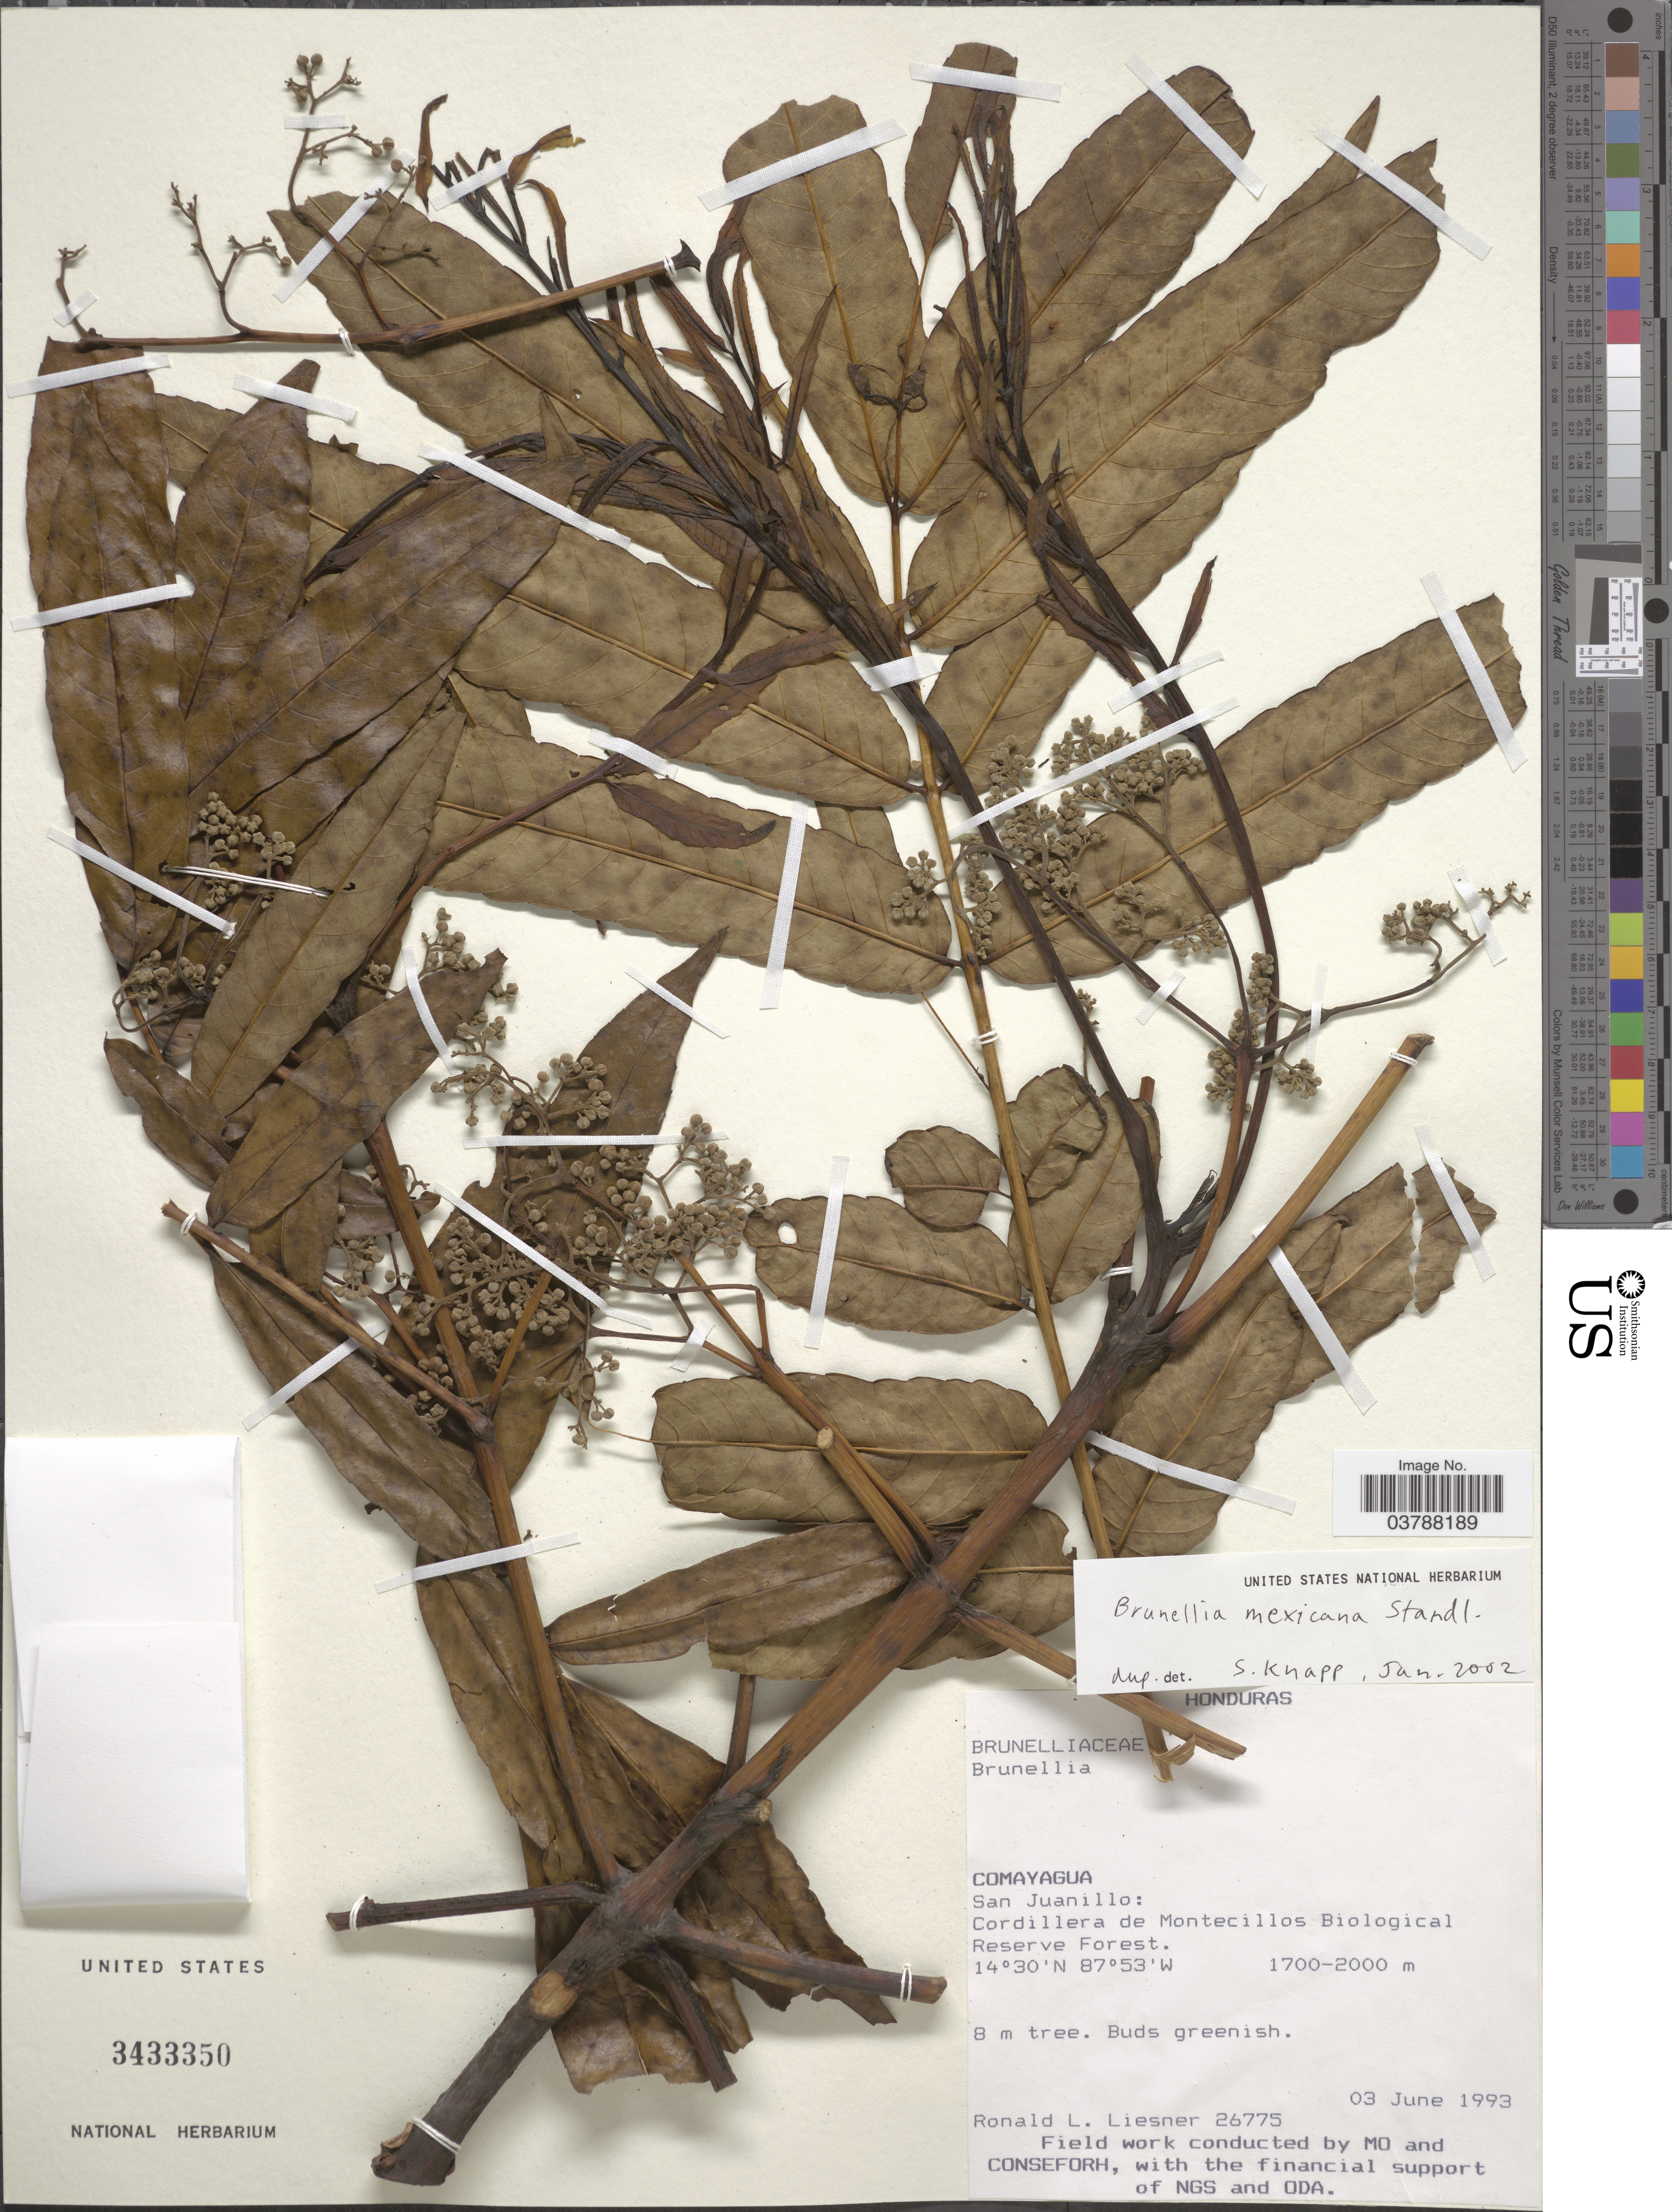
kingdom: Plantae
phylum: Tracheophyta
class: Magnoliopsida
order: Oxalidales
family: Brunelliaceae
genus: Brunellia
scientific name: Brunellia mexicana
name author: Standl.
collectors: R. L. Liesner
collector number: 26775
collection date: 1993-06-03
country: Honduras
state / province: Comayagua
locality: San Juanillo: Cordillera de Montecillos Biological Reserve Forest.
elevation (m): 1700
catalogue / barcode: US 3433350